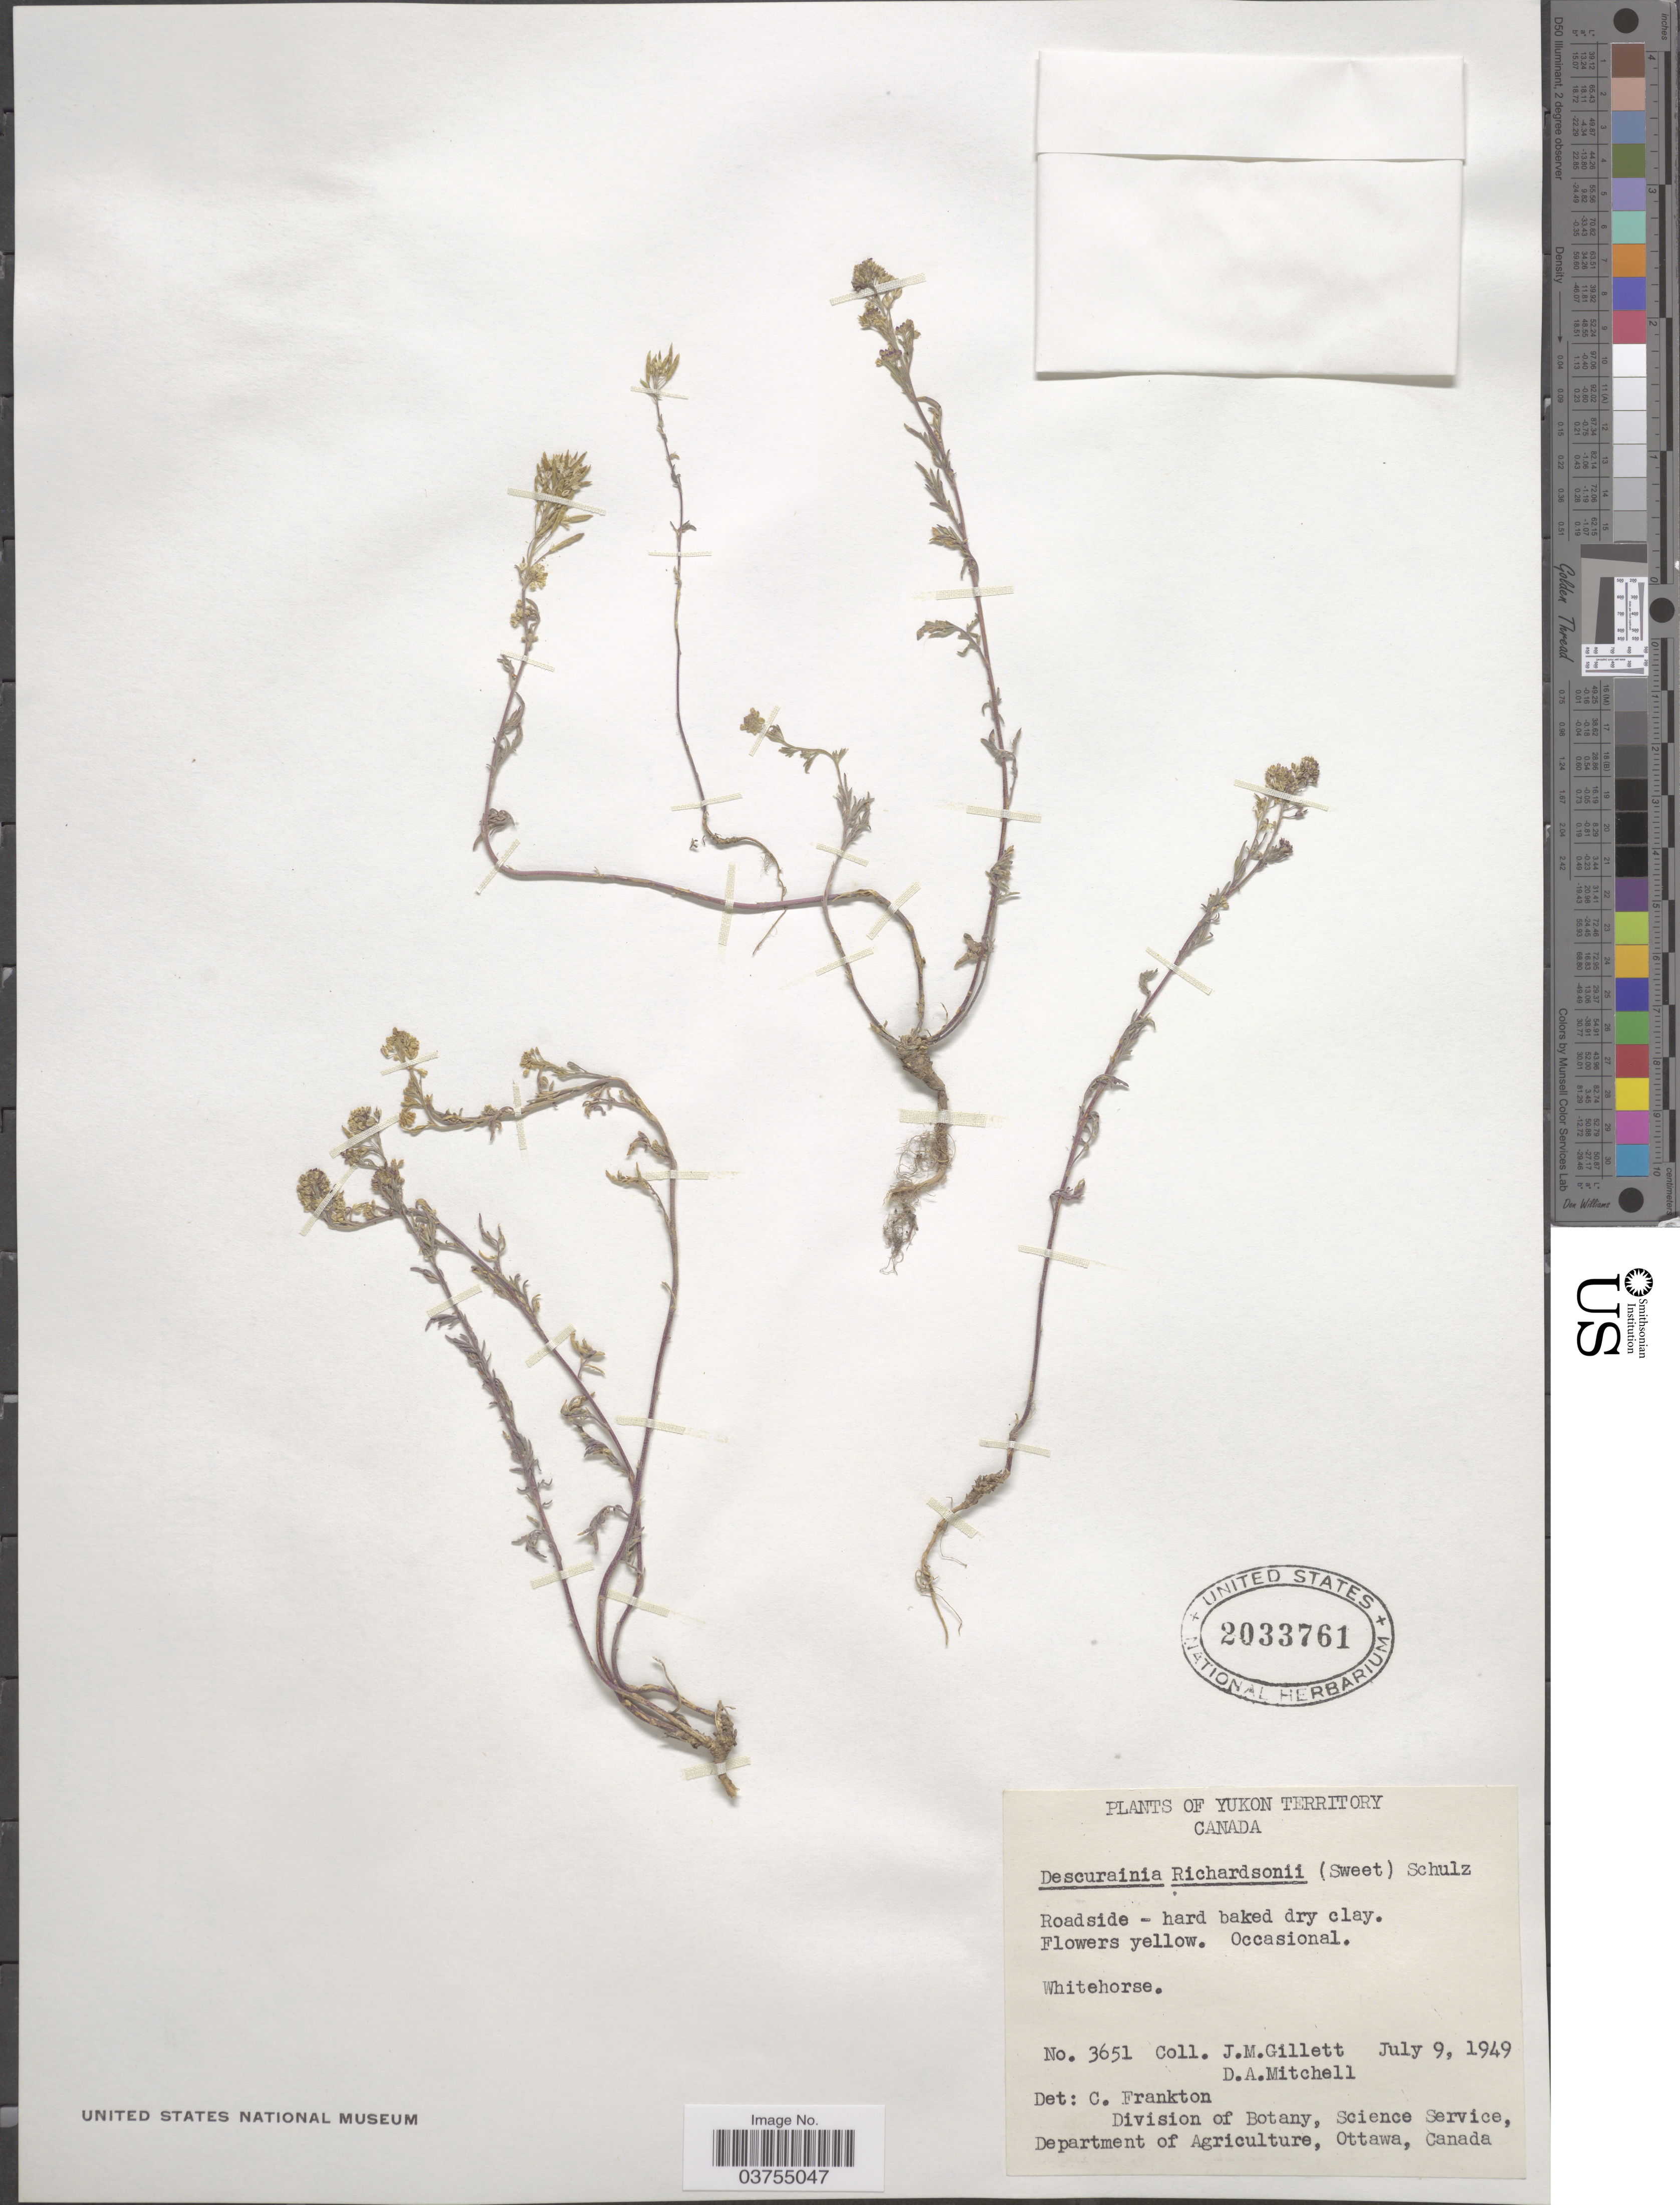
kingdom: Plantae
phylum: Tracheophyta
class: Magnoliopsida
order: Brassicales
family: Brassicaceae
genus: Descurainia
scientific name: Descurainia richardsonii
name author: (C.A. Mey.) O.E. Schulz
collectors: J. M. Gillett & D. Mitchell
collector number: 3651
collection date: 1949-07-09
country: Canada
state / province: Yukon Territory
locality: Whitehorse.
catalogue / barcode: US 2033761